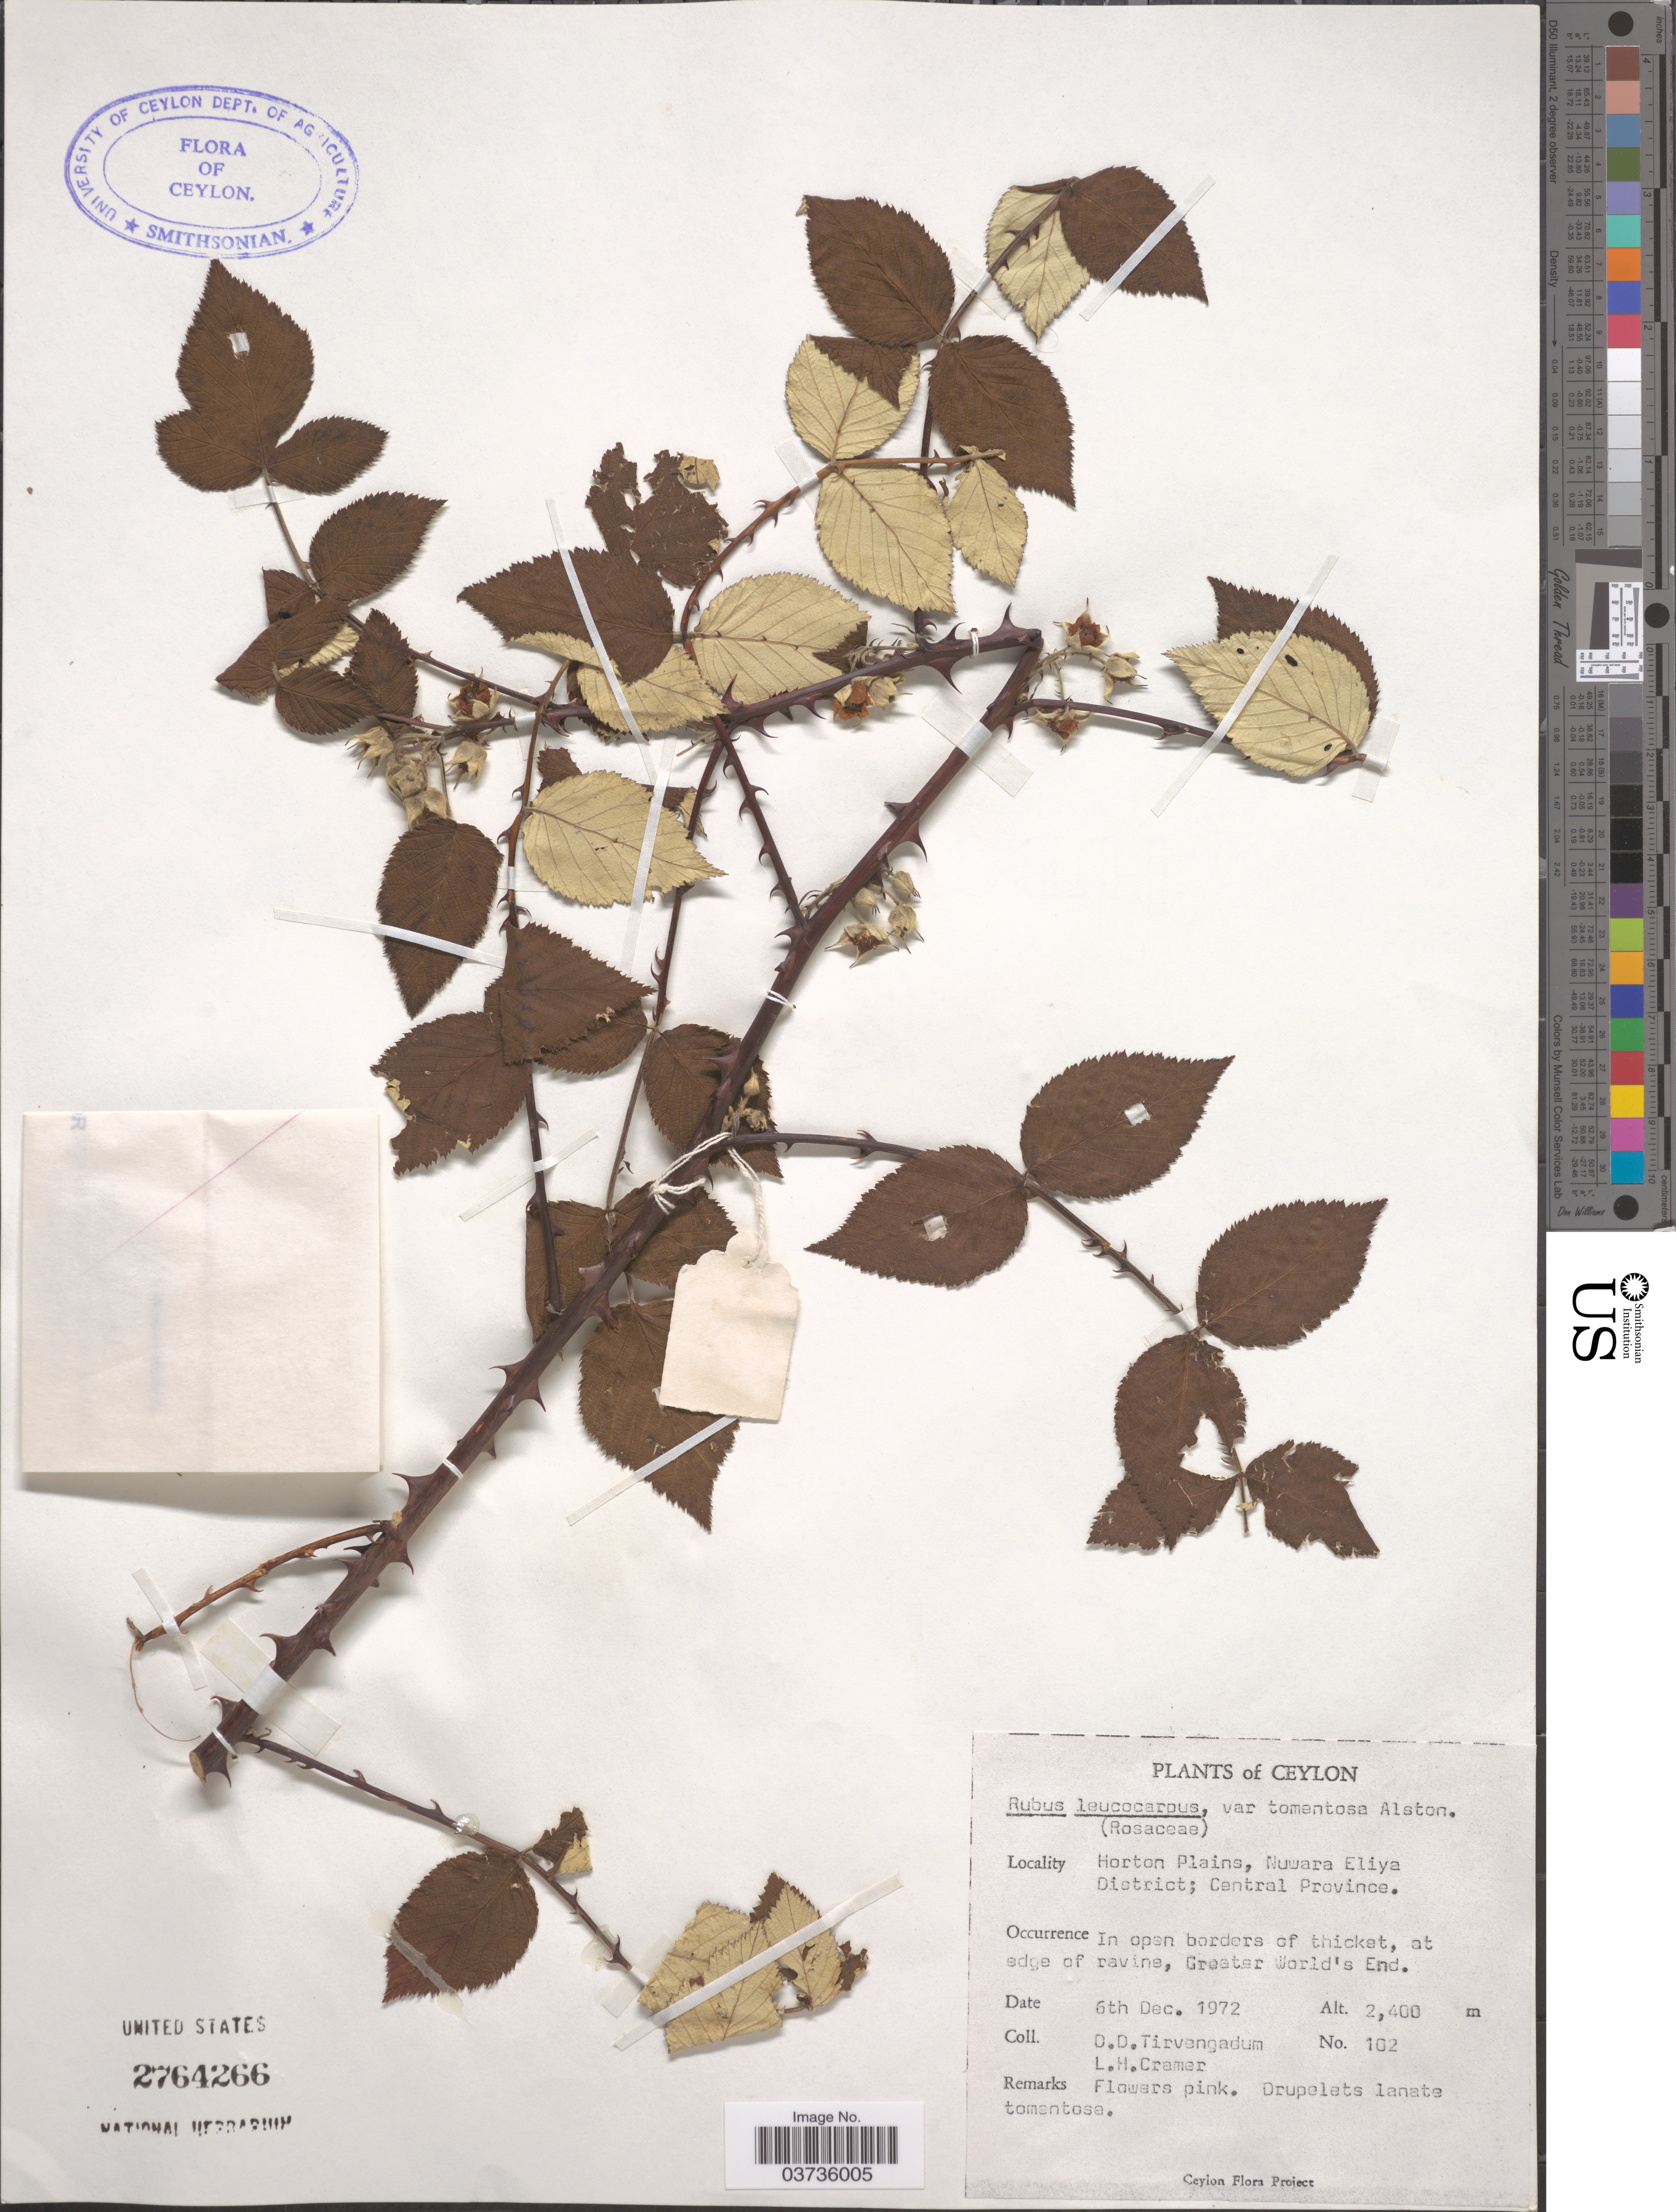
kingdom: Plantae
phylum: Tracheophyta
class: Magnoliopsida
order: Rosales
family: Rosaceae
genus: Rubus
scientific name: Rubus leucocarpus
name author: Arn.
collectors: D. Tirvengadum & L. H. Cramer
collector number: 102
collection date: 1972-12-06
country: Sri Lanka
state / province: Central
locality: Ceylon. Horton Plains, Nuwara Eliya District. Greater World's End.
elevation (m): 2400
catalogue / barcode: US 2764266